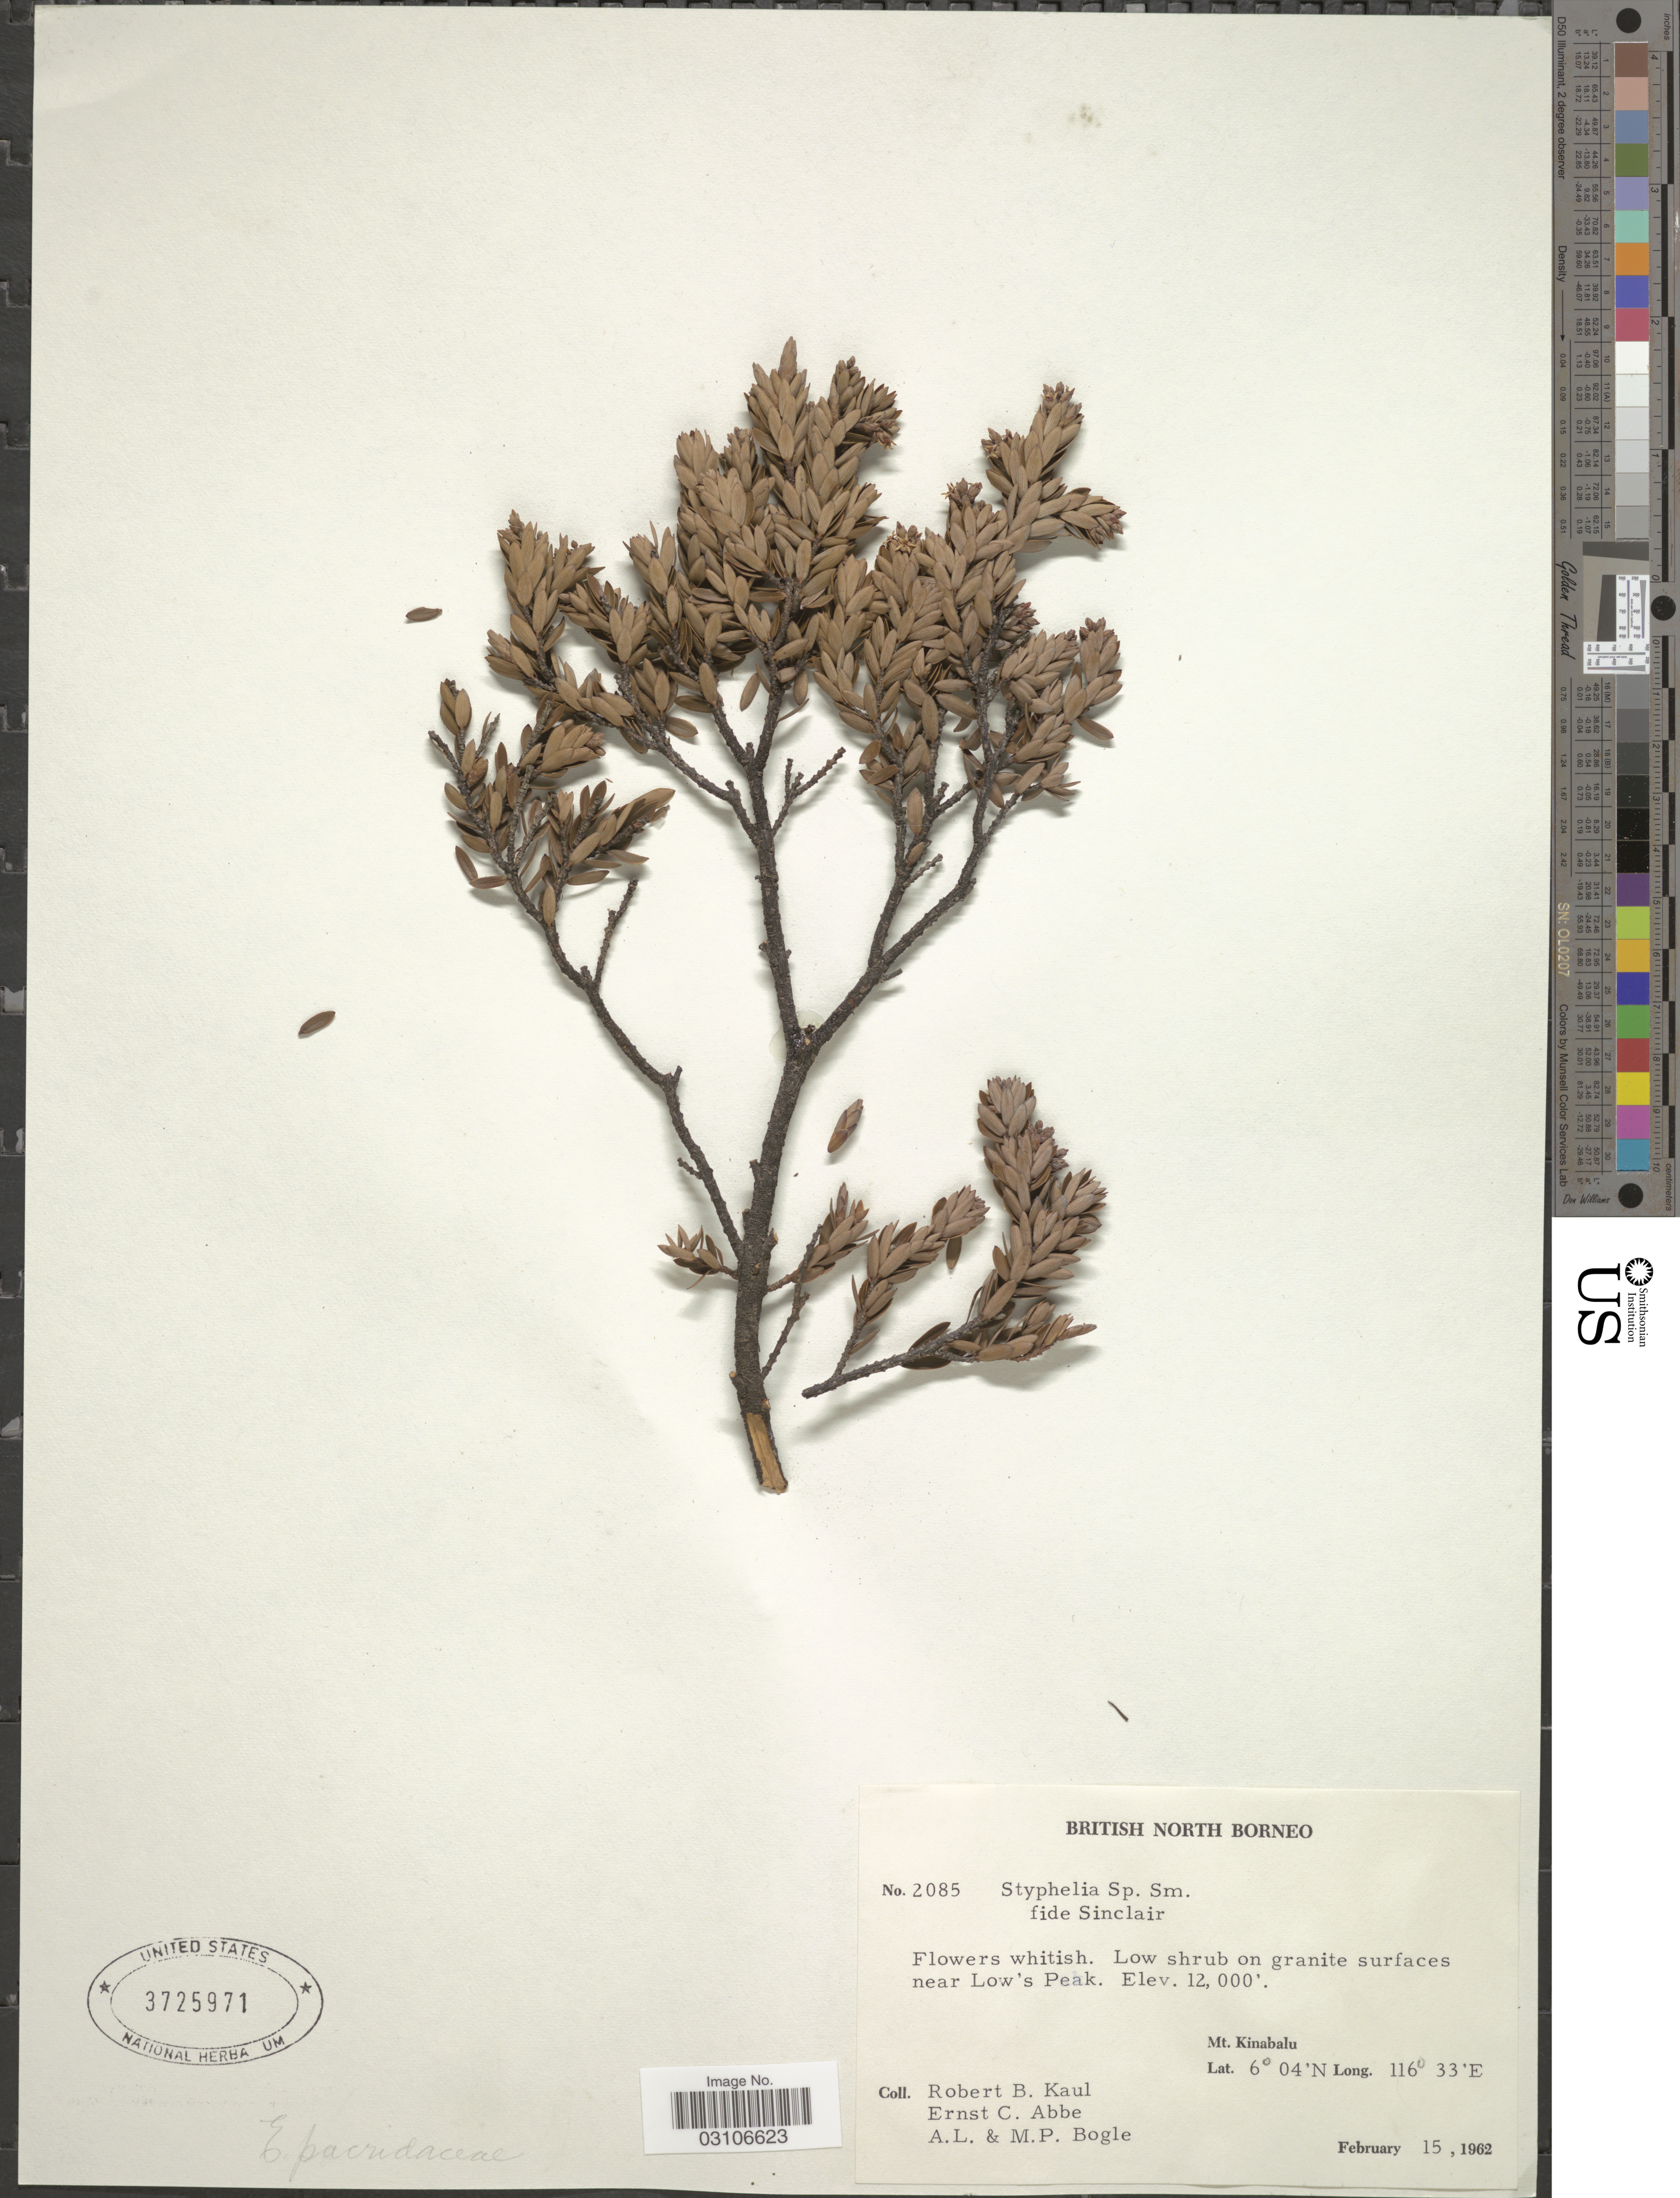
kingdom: Plantae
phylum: Tracheophyta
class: Magnoliopsida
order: Ericales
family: Ericaceae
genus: Styphelia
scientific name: Styphelia sp.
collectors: R. Kaul, E. C. Abbe, Bogle, A.L. & M. Bogle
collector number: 2085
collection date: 1962-02-15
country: Malaysia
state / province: Sabah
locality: British North Borneo. Low shrub on granite surfaces near Low's Peak. Mt. Kinabalu.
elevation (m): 3658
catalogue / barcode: US 3725971